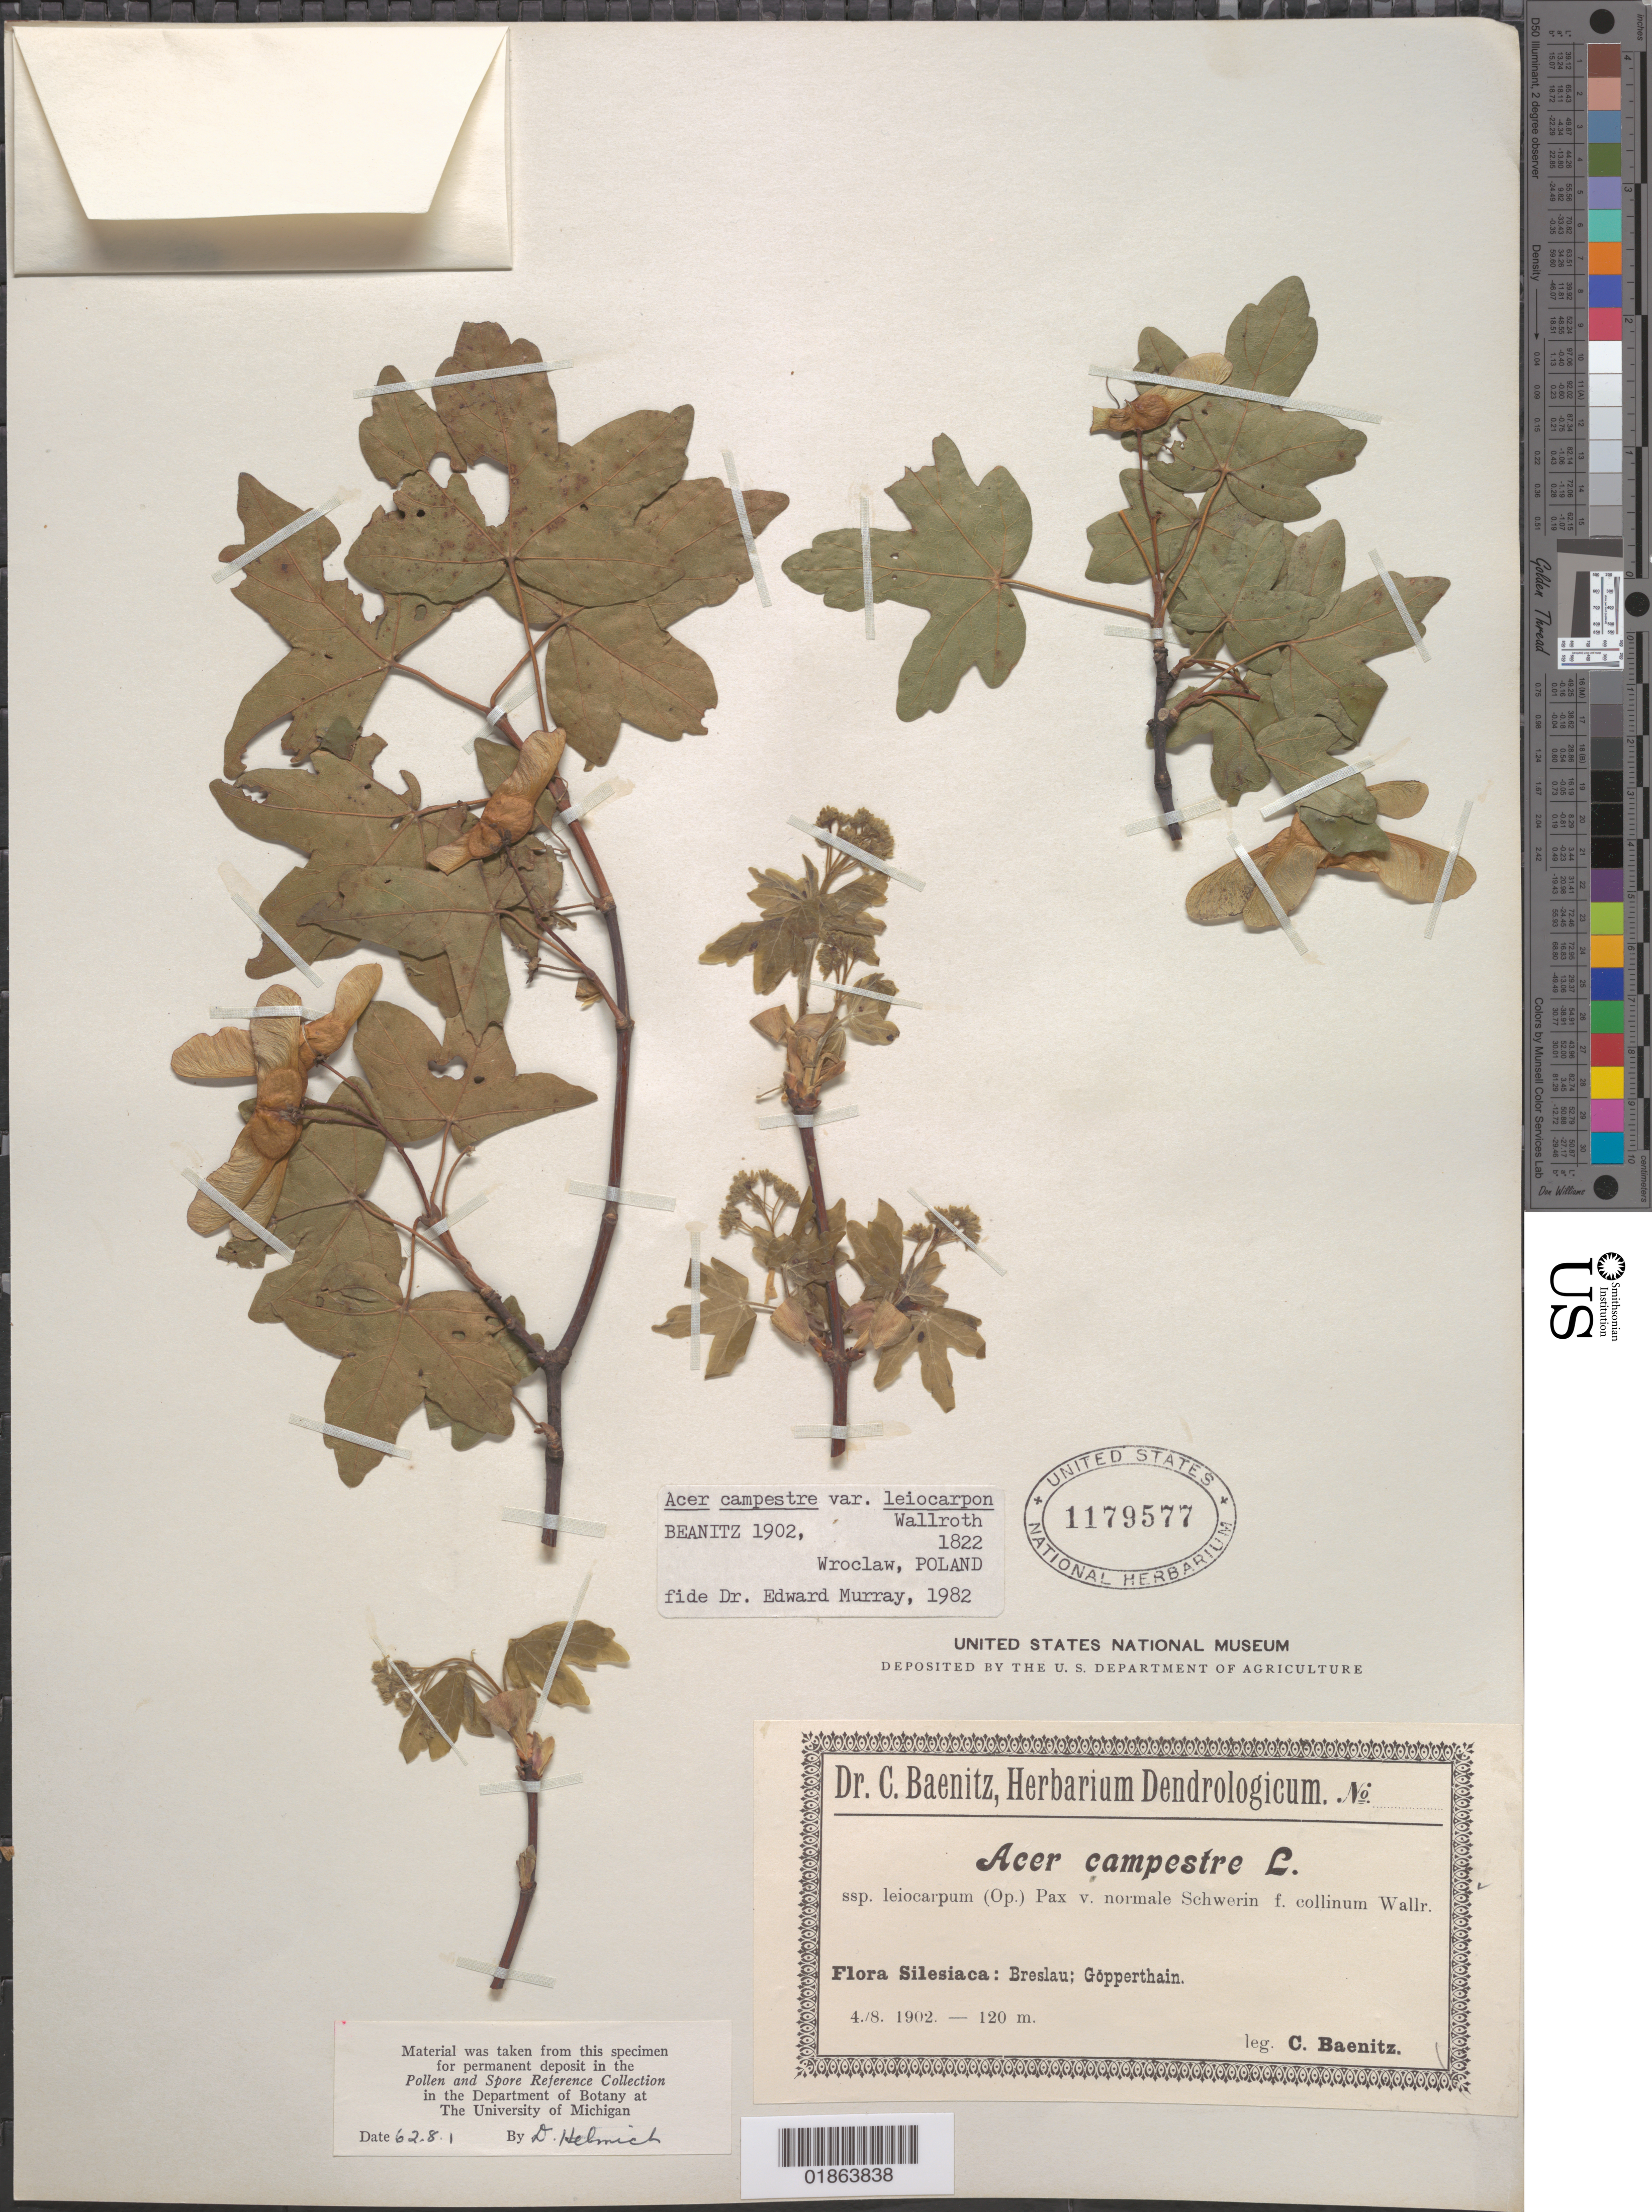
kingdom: Plantae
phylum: Tracheophyta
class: Magnoliopsida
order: Sapindales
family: Sapindaceae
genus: Acer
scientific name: Acer campestre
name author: L.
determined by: Murray, Edward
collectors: C. G. Baenitz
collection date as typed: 4./8. 1902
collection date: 1902-08-04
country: Poland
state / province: Dolnoslaskie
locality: Flora Silesiaca: Breslau; Göpperthain [Silesia: Wroclaw]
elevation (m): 120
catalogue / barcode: US 1179577